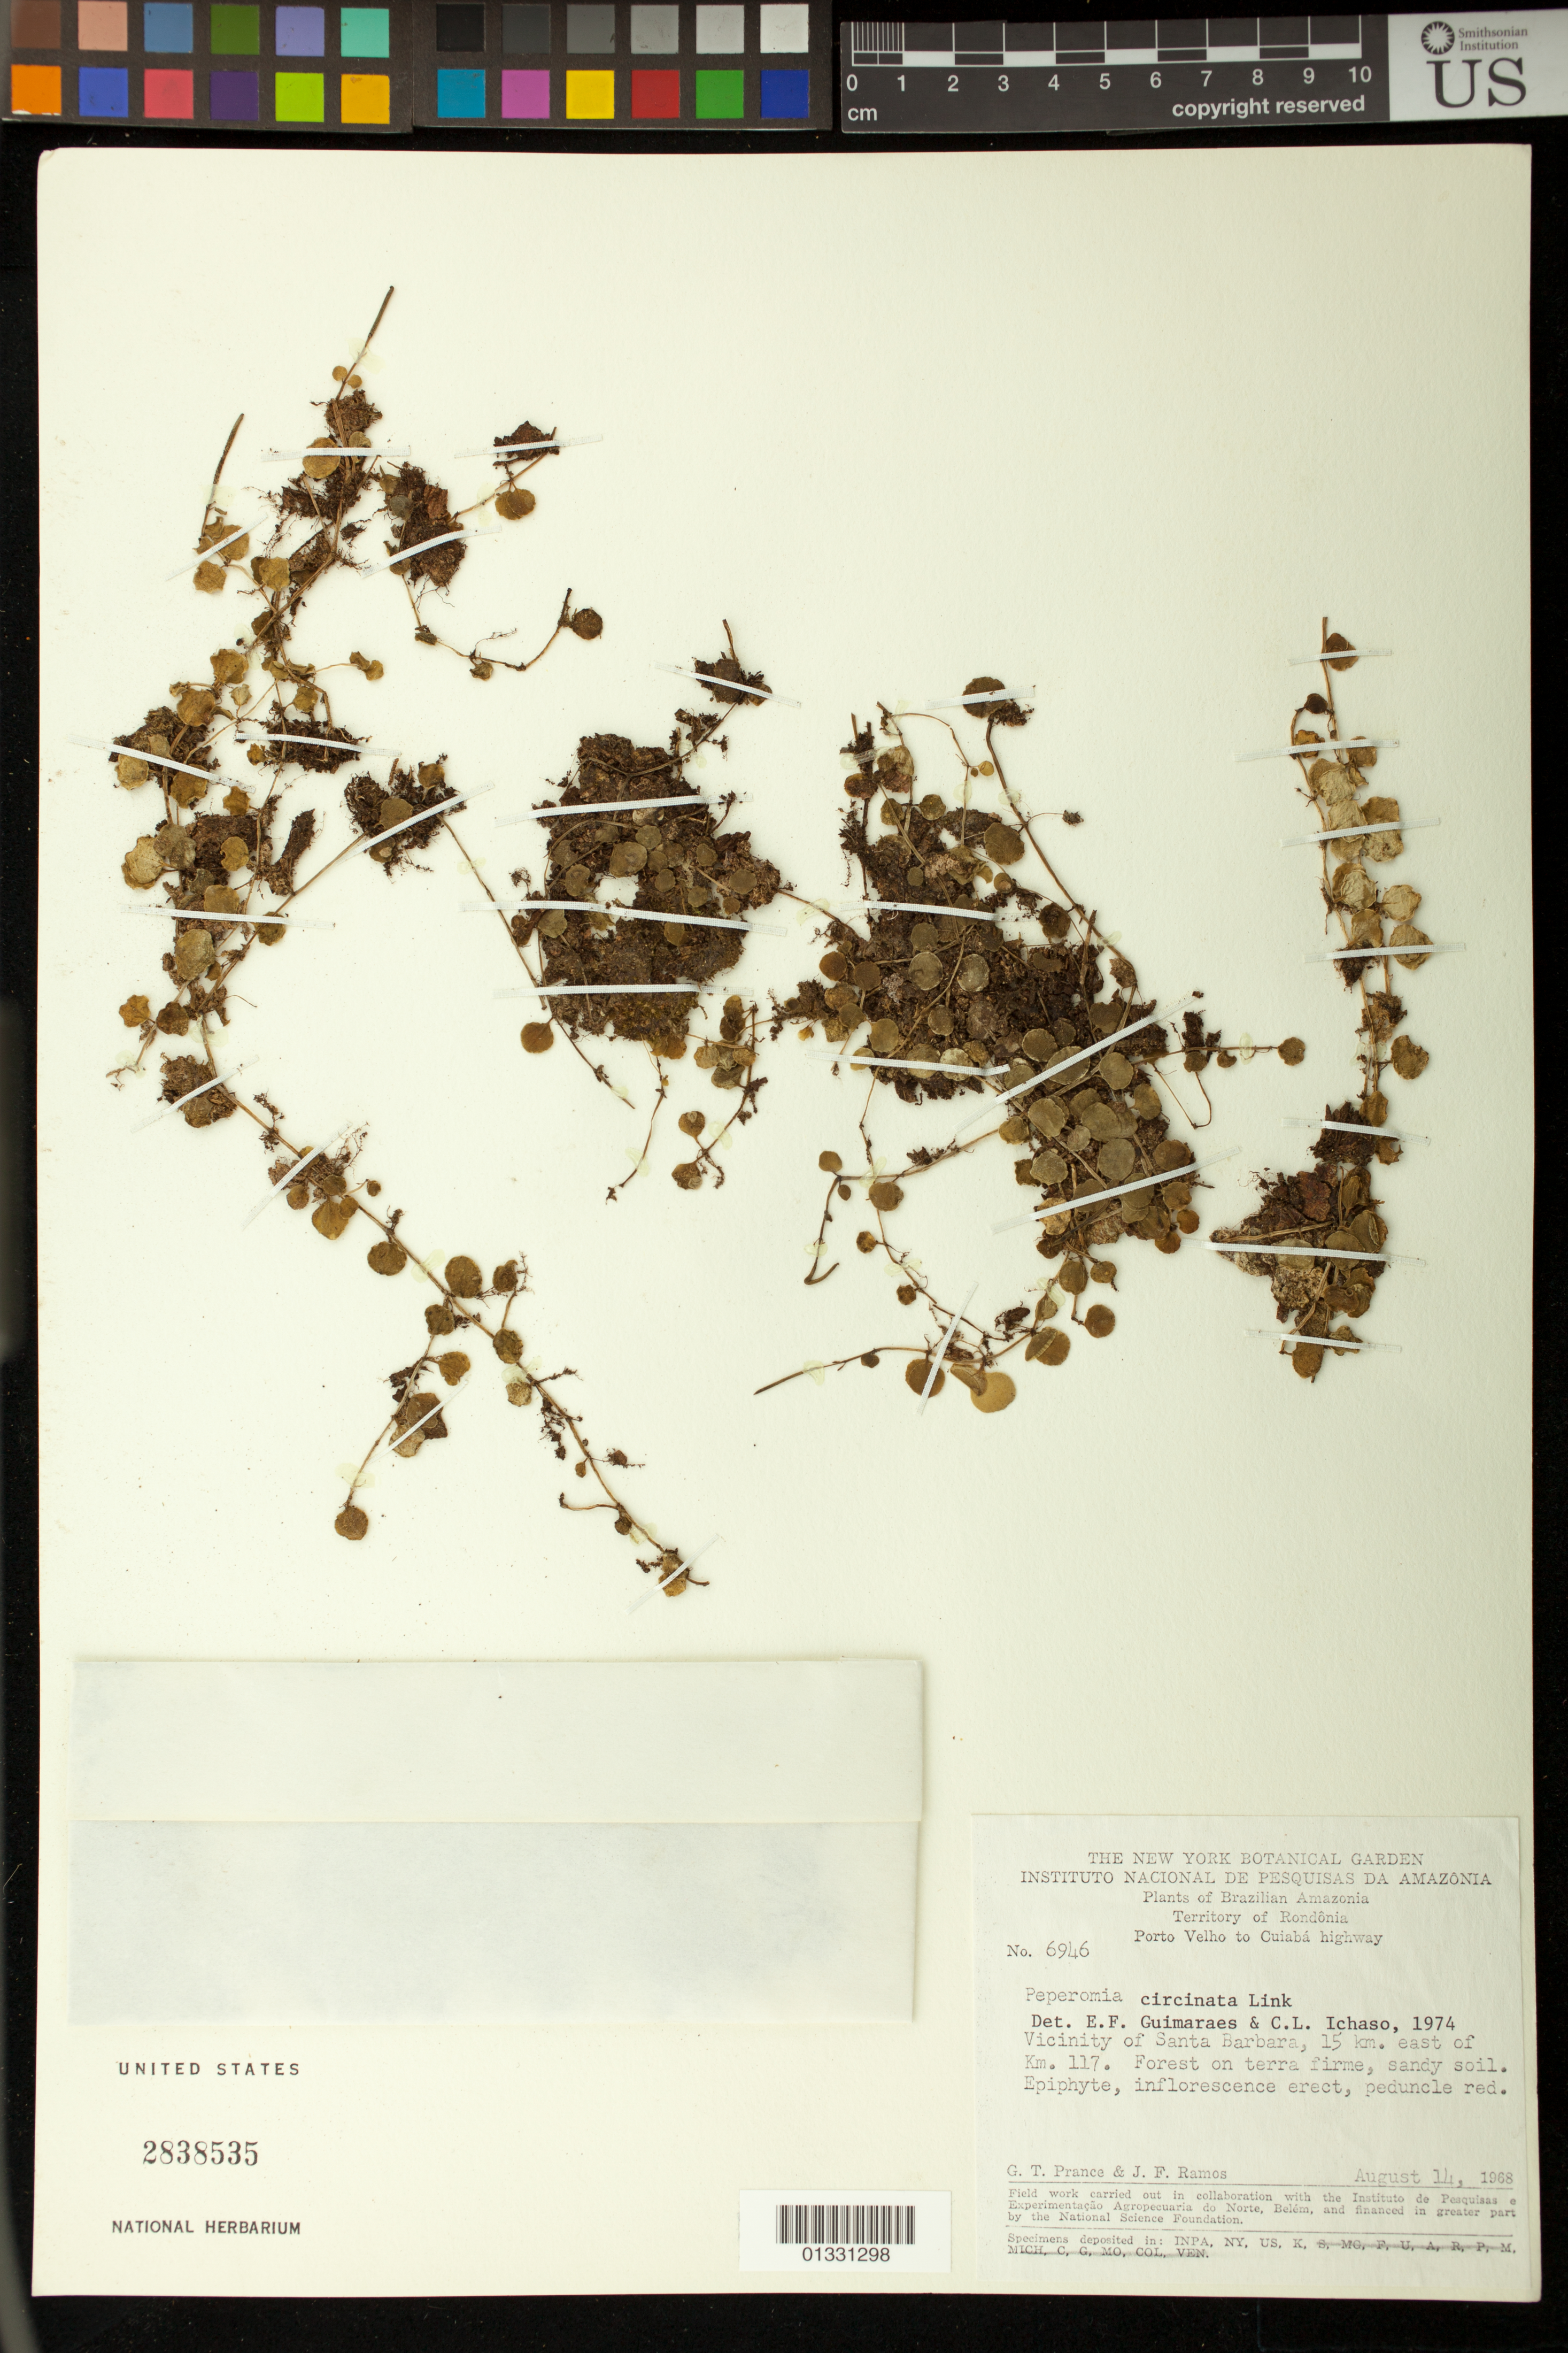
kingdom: Plantae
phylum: Tracheophyta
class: Magnoliopsida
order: Piperales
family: Piperaceae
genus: Peperomia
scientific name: Peperomia circinnata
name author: Link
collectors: G. T. Prance & J. F. Ramos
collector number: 6946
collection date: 1968-08-14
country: Brazil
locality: Vicinity of Santa Barbara, 15km east of km 117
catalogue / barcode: US 2838535